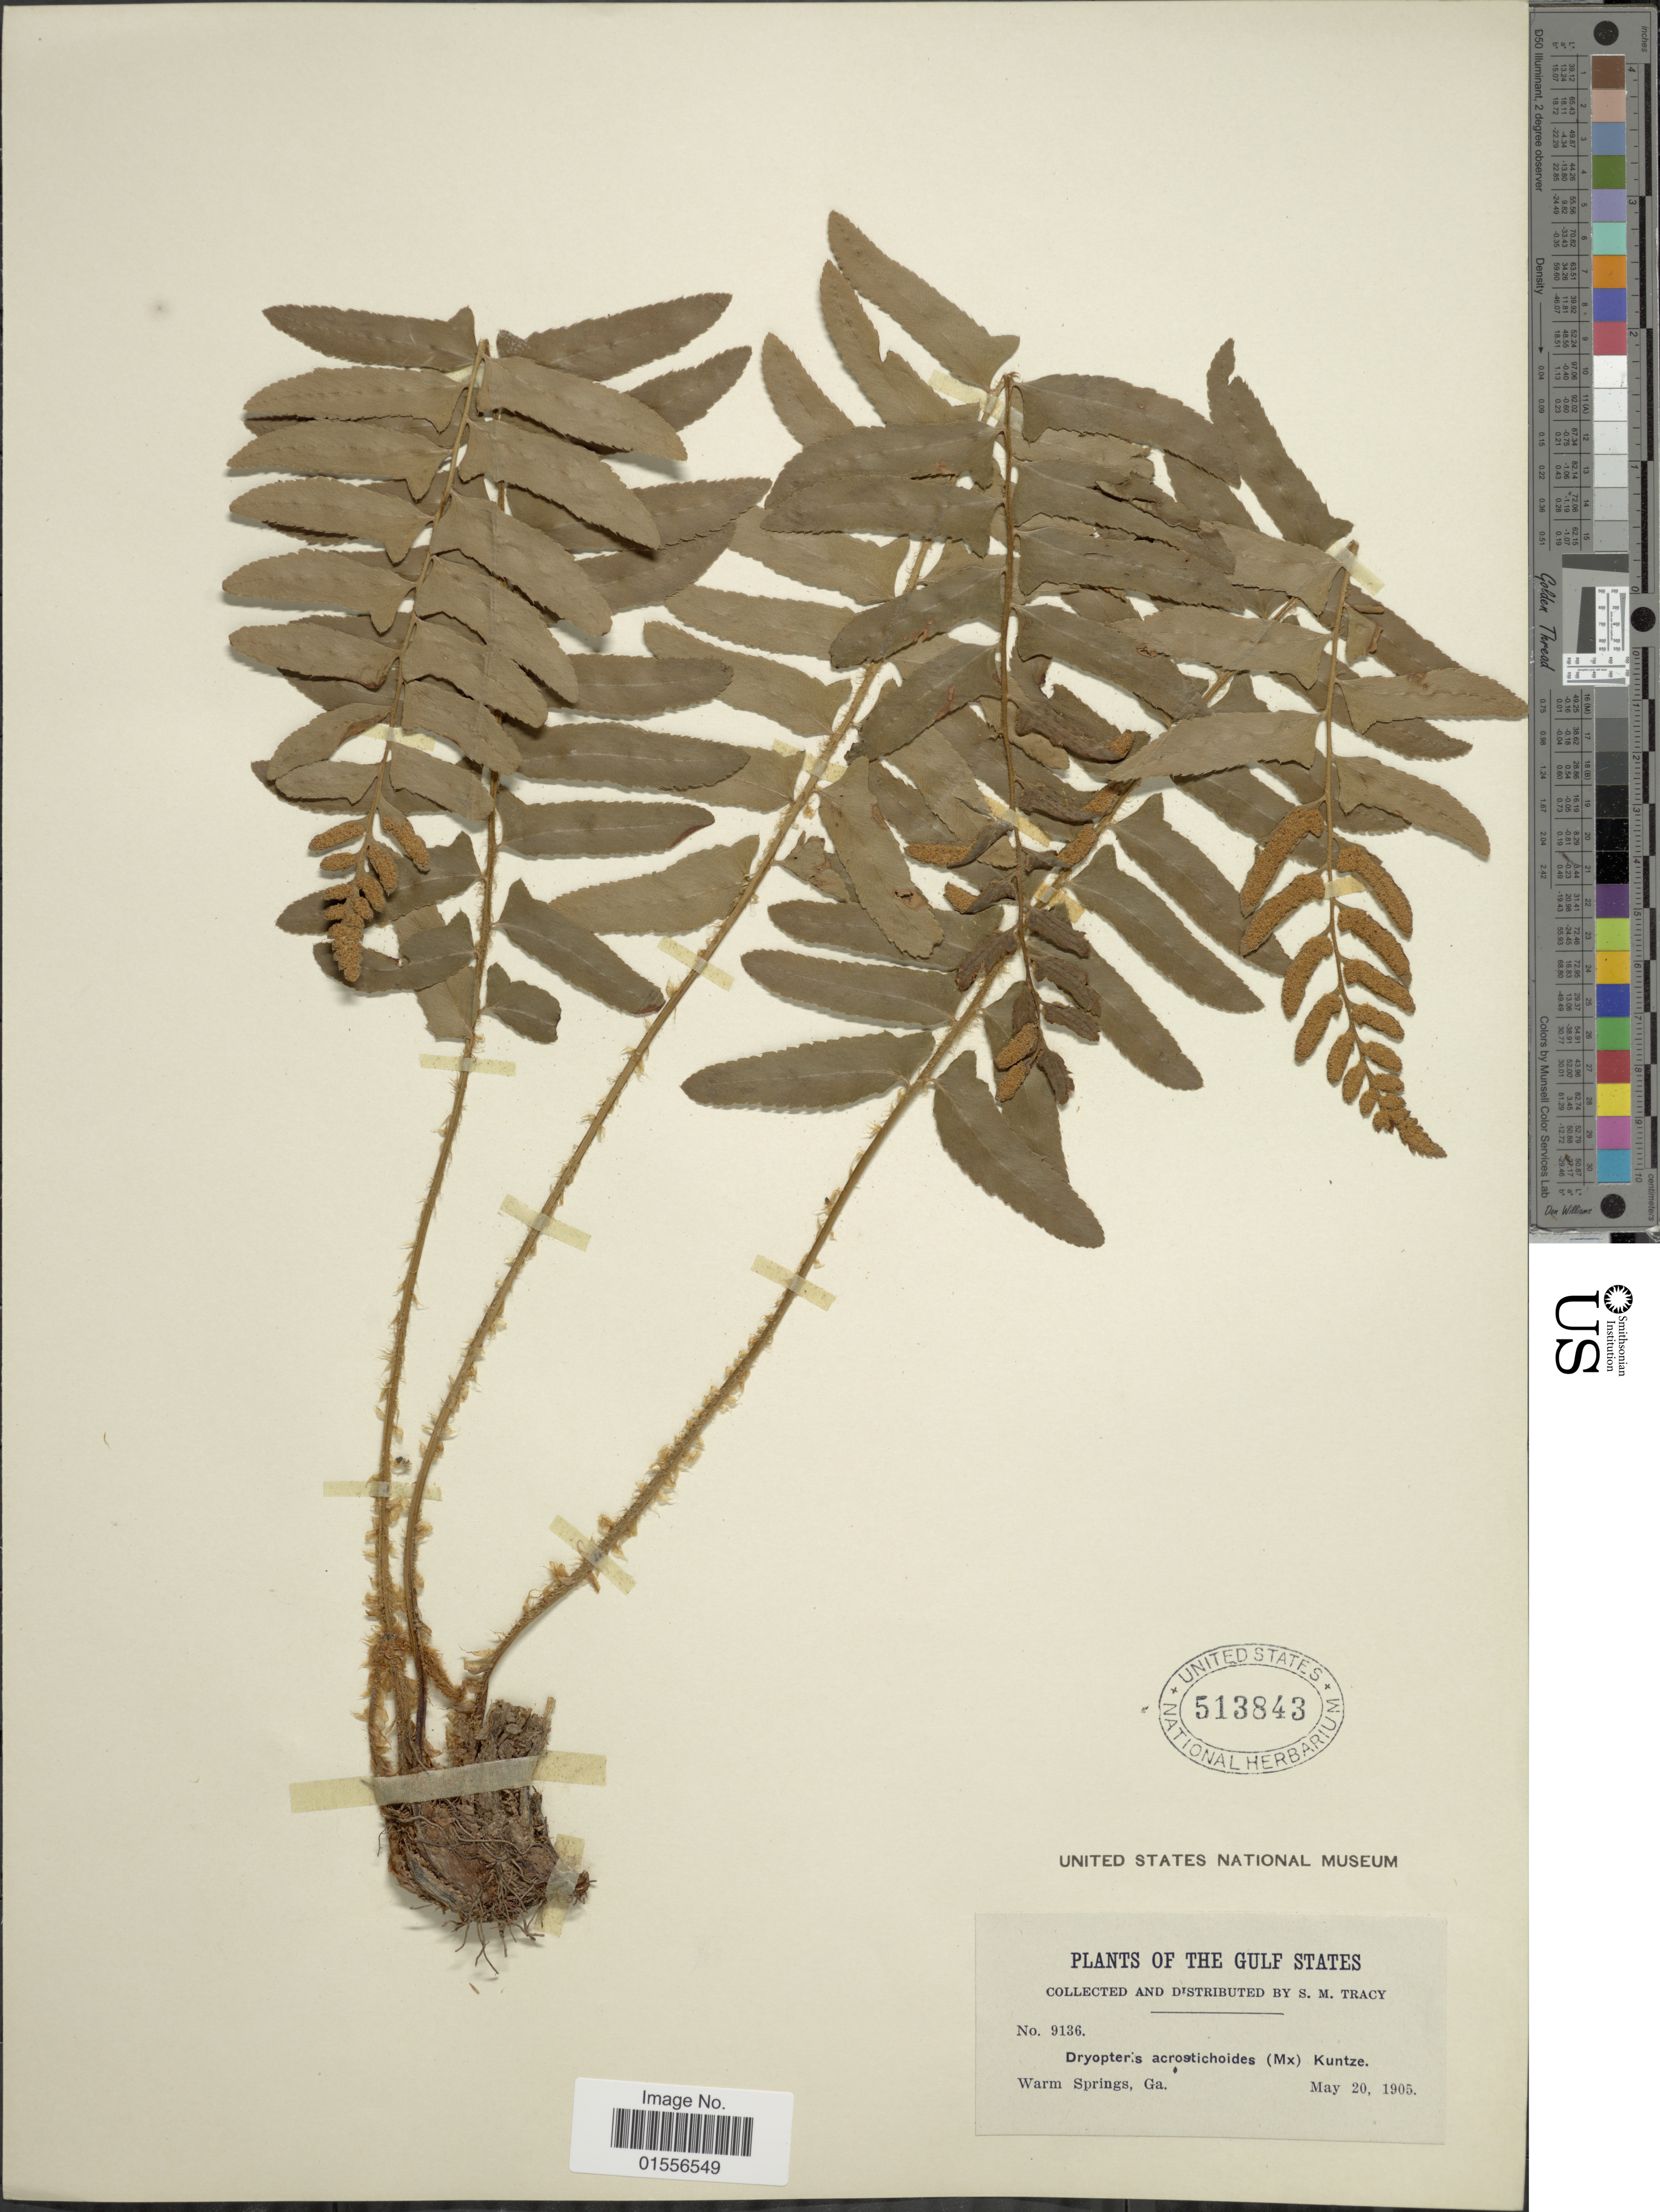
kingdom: Plantae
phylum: Tracheophyta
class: Polypodiopsida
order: Polypodiales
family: Dryopteridaceae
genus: Polystichum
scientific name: Polystichum acrostichoides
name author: (Michx.) Schott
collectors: S. M. Tracy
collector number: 9136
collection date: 1905-05-20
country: United States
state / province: Georgia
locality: The Gulf States, Warm Springs.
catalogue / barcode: US 513843